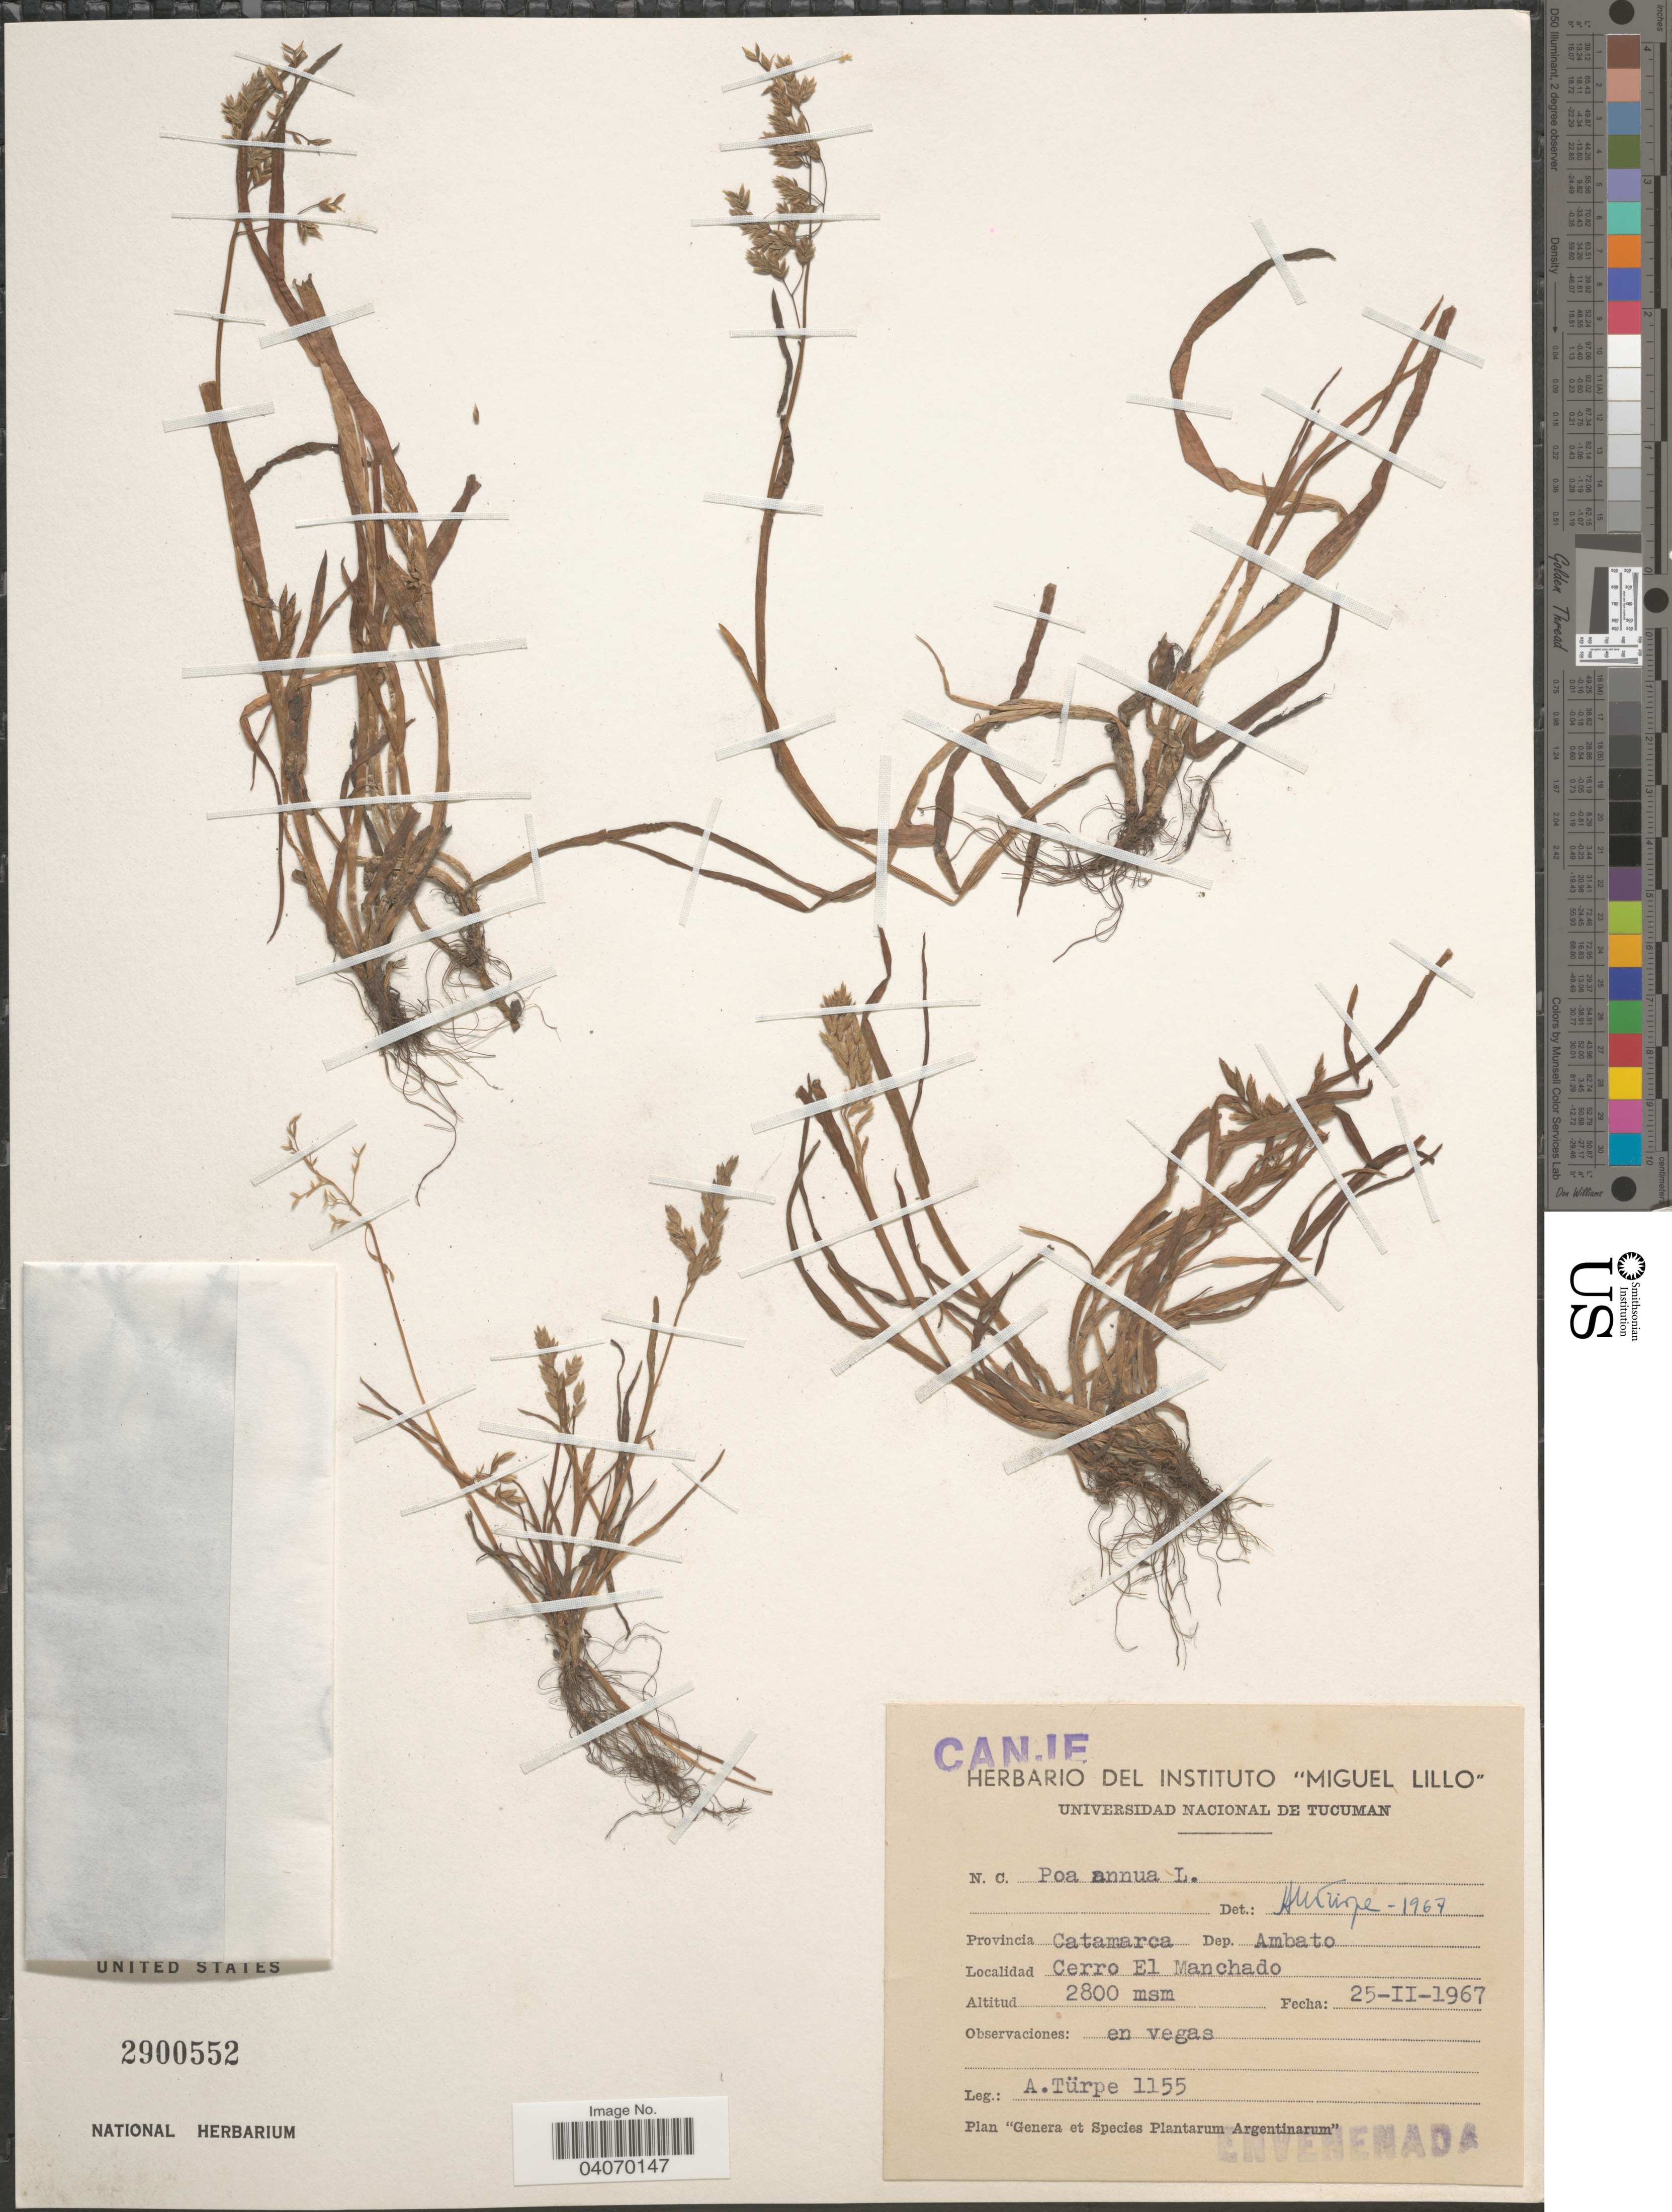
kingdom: Plantae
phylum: Tracheophyta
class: Liliopsida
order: Poales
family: Poaceae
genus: Poa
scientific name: Poa annua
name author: L.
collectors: A. Turpe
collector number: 1155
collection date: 1967-02-25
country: Argentina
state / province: Catamarca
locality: Dep. Ambato. Cerro El Manchado.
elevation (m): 2800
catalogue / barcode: US 2900552